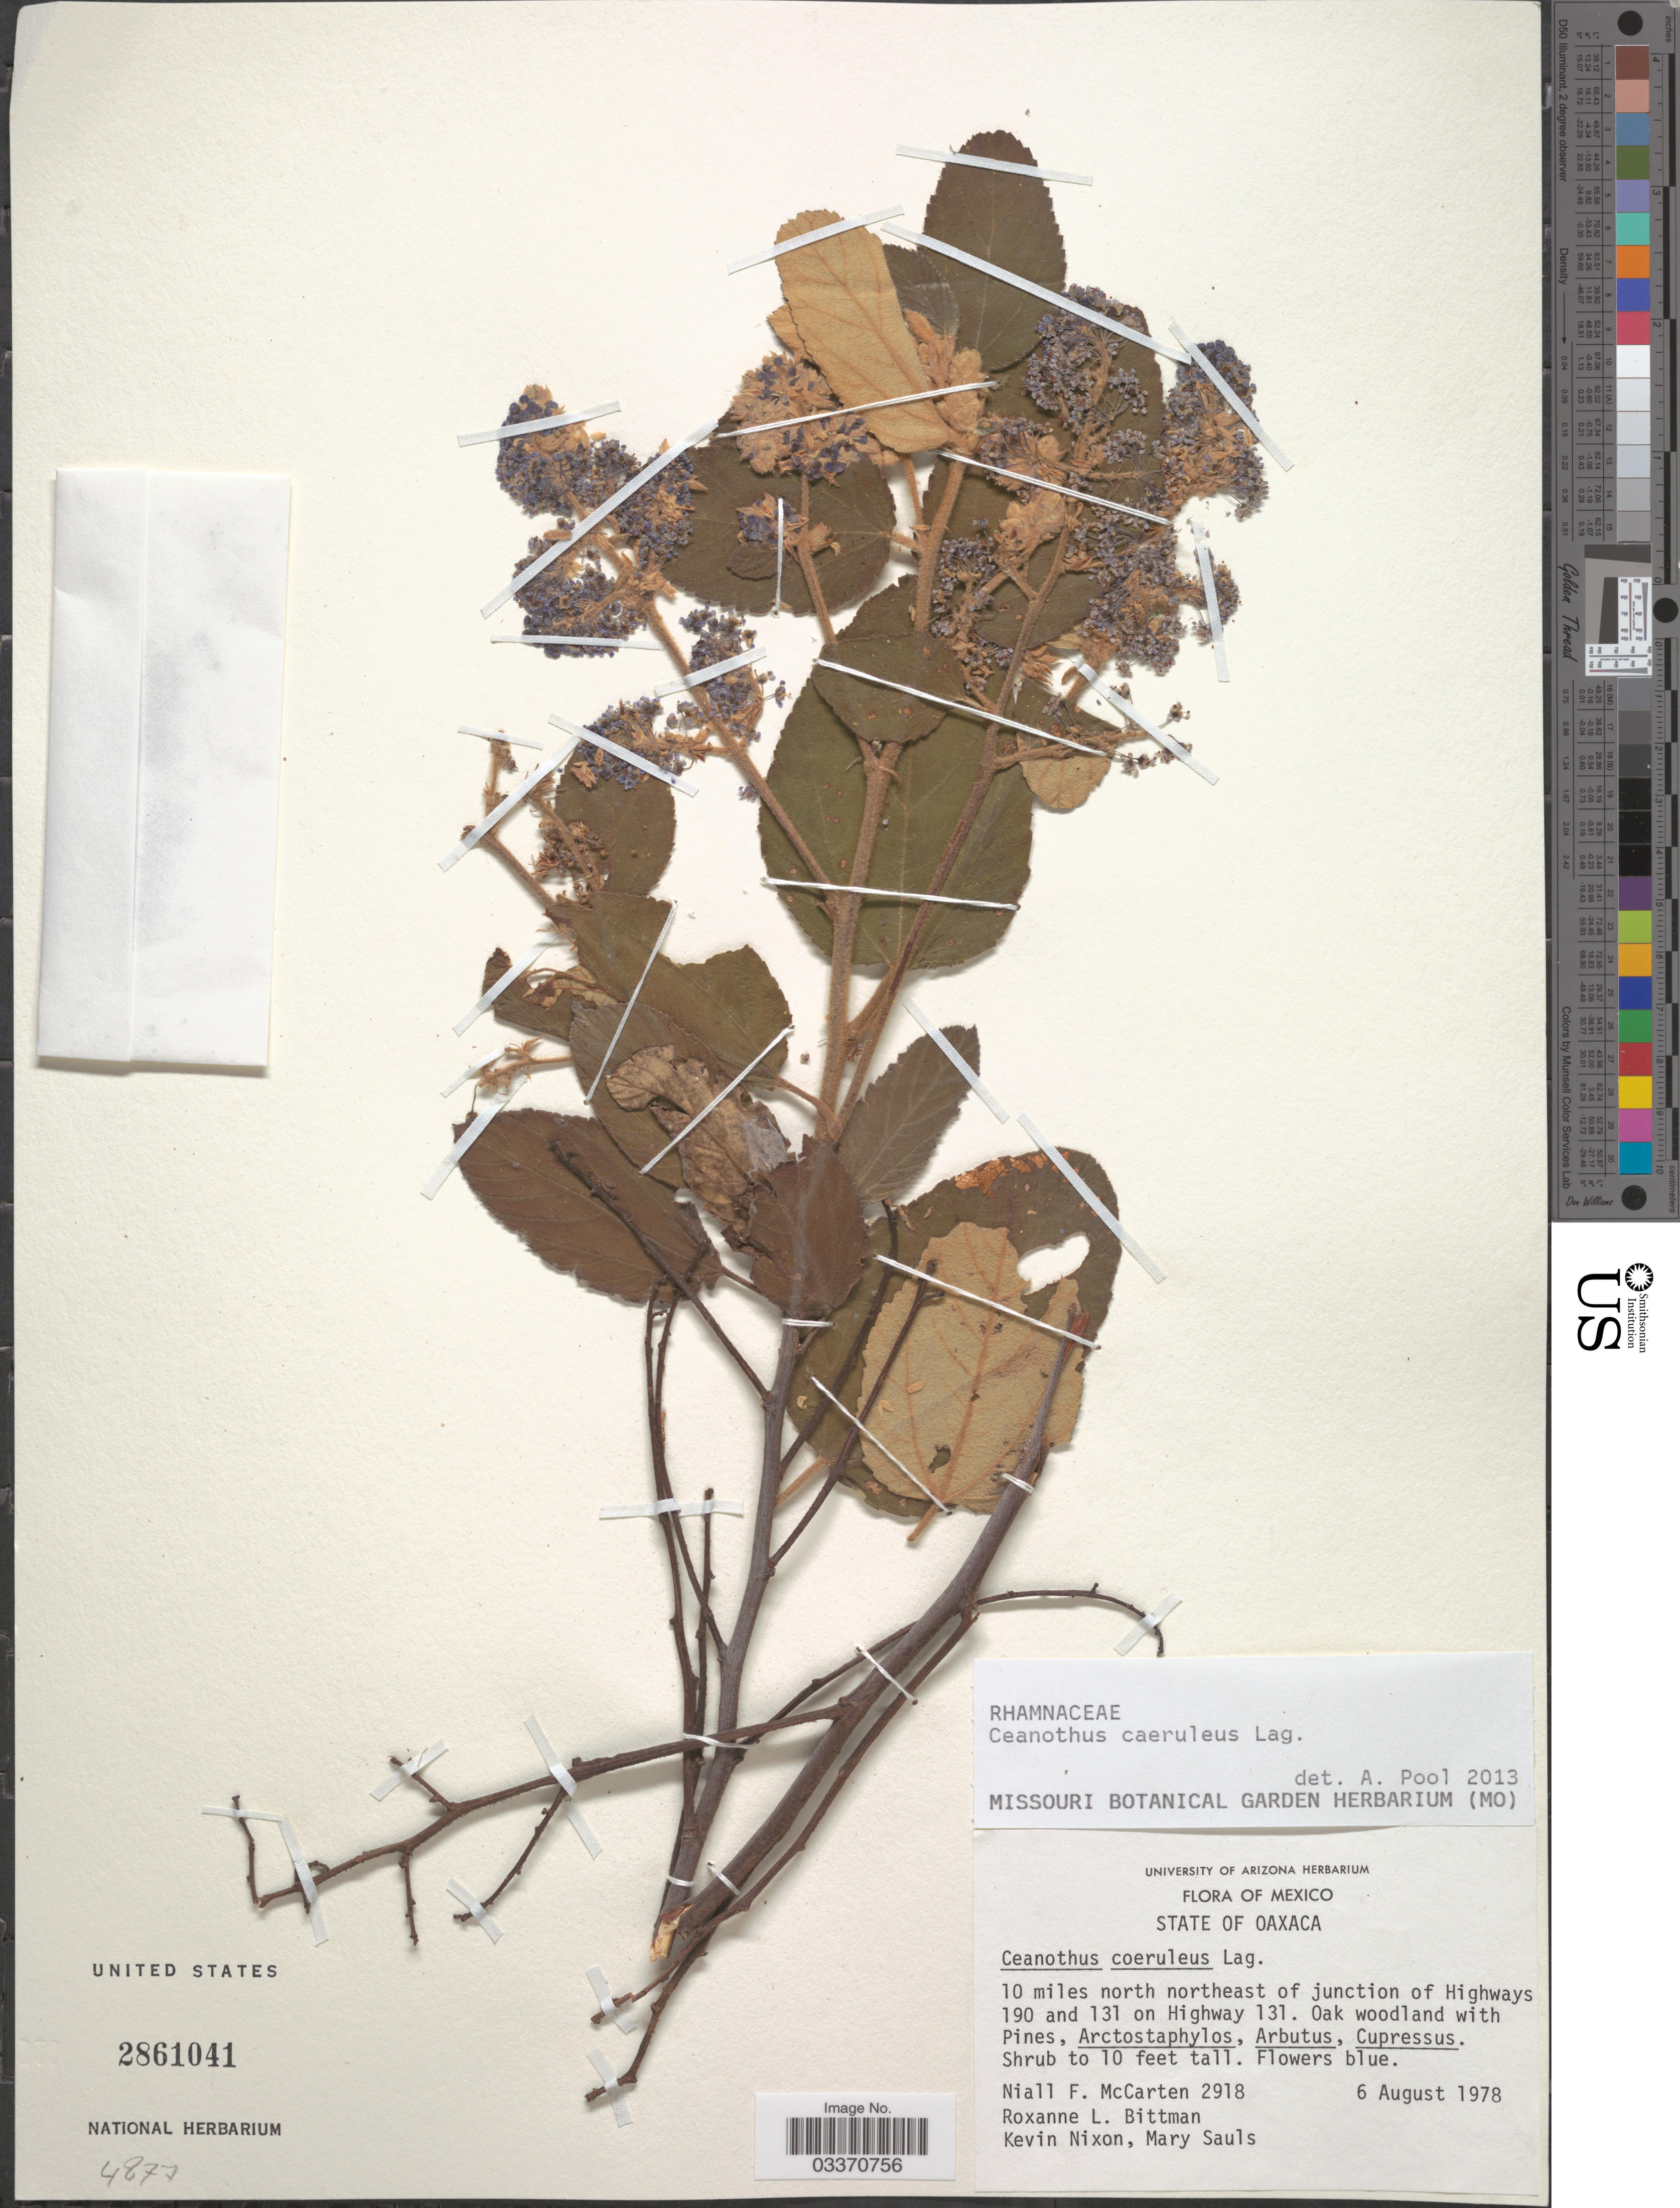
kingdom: Plantae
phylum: Tracheophyta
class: Magnoliopsida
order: Rosales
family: Rhamnaceae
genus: Ceanothus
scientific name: Ceanothus caeruleus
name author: Lag.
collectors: N. McCarten, R. Bittman, K. Nixon & M. Sauls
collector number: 2918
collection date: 1978-08-06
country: Mexico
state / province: Oaxaca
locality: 10 miles north northeast of junction of Highways 190 and 131 on Highway 131.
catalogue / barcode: US 2861041